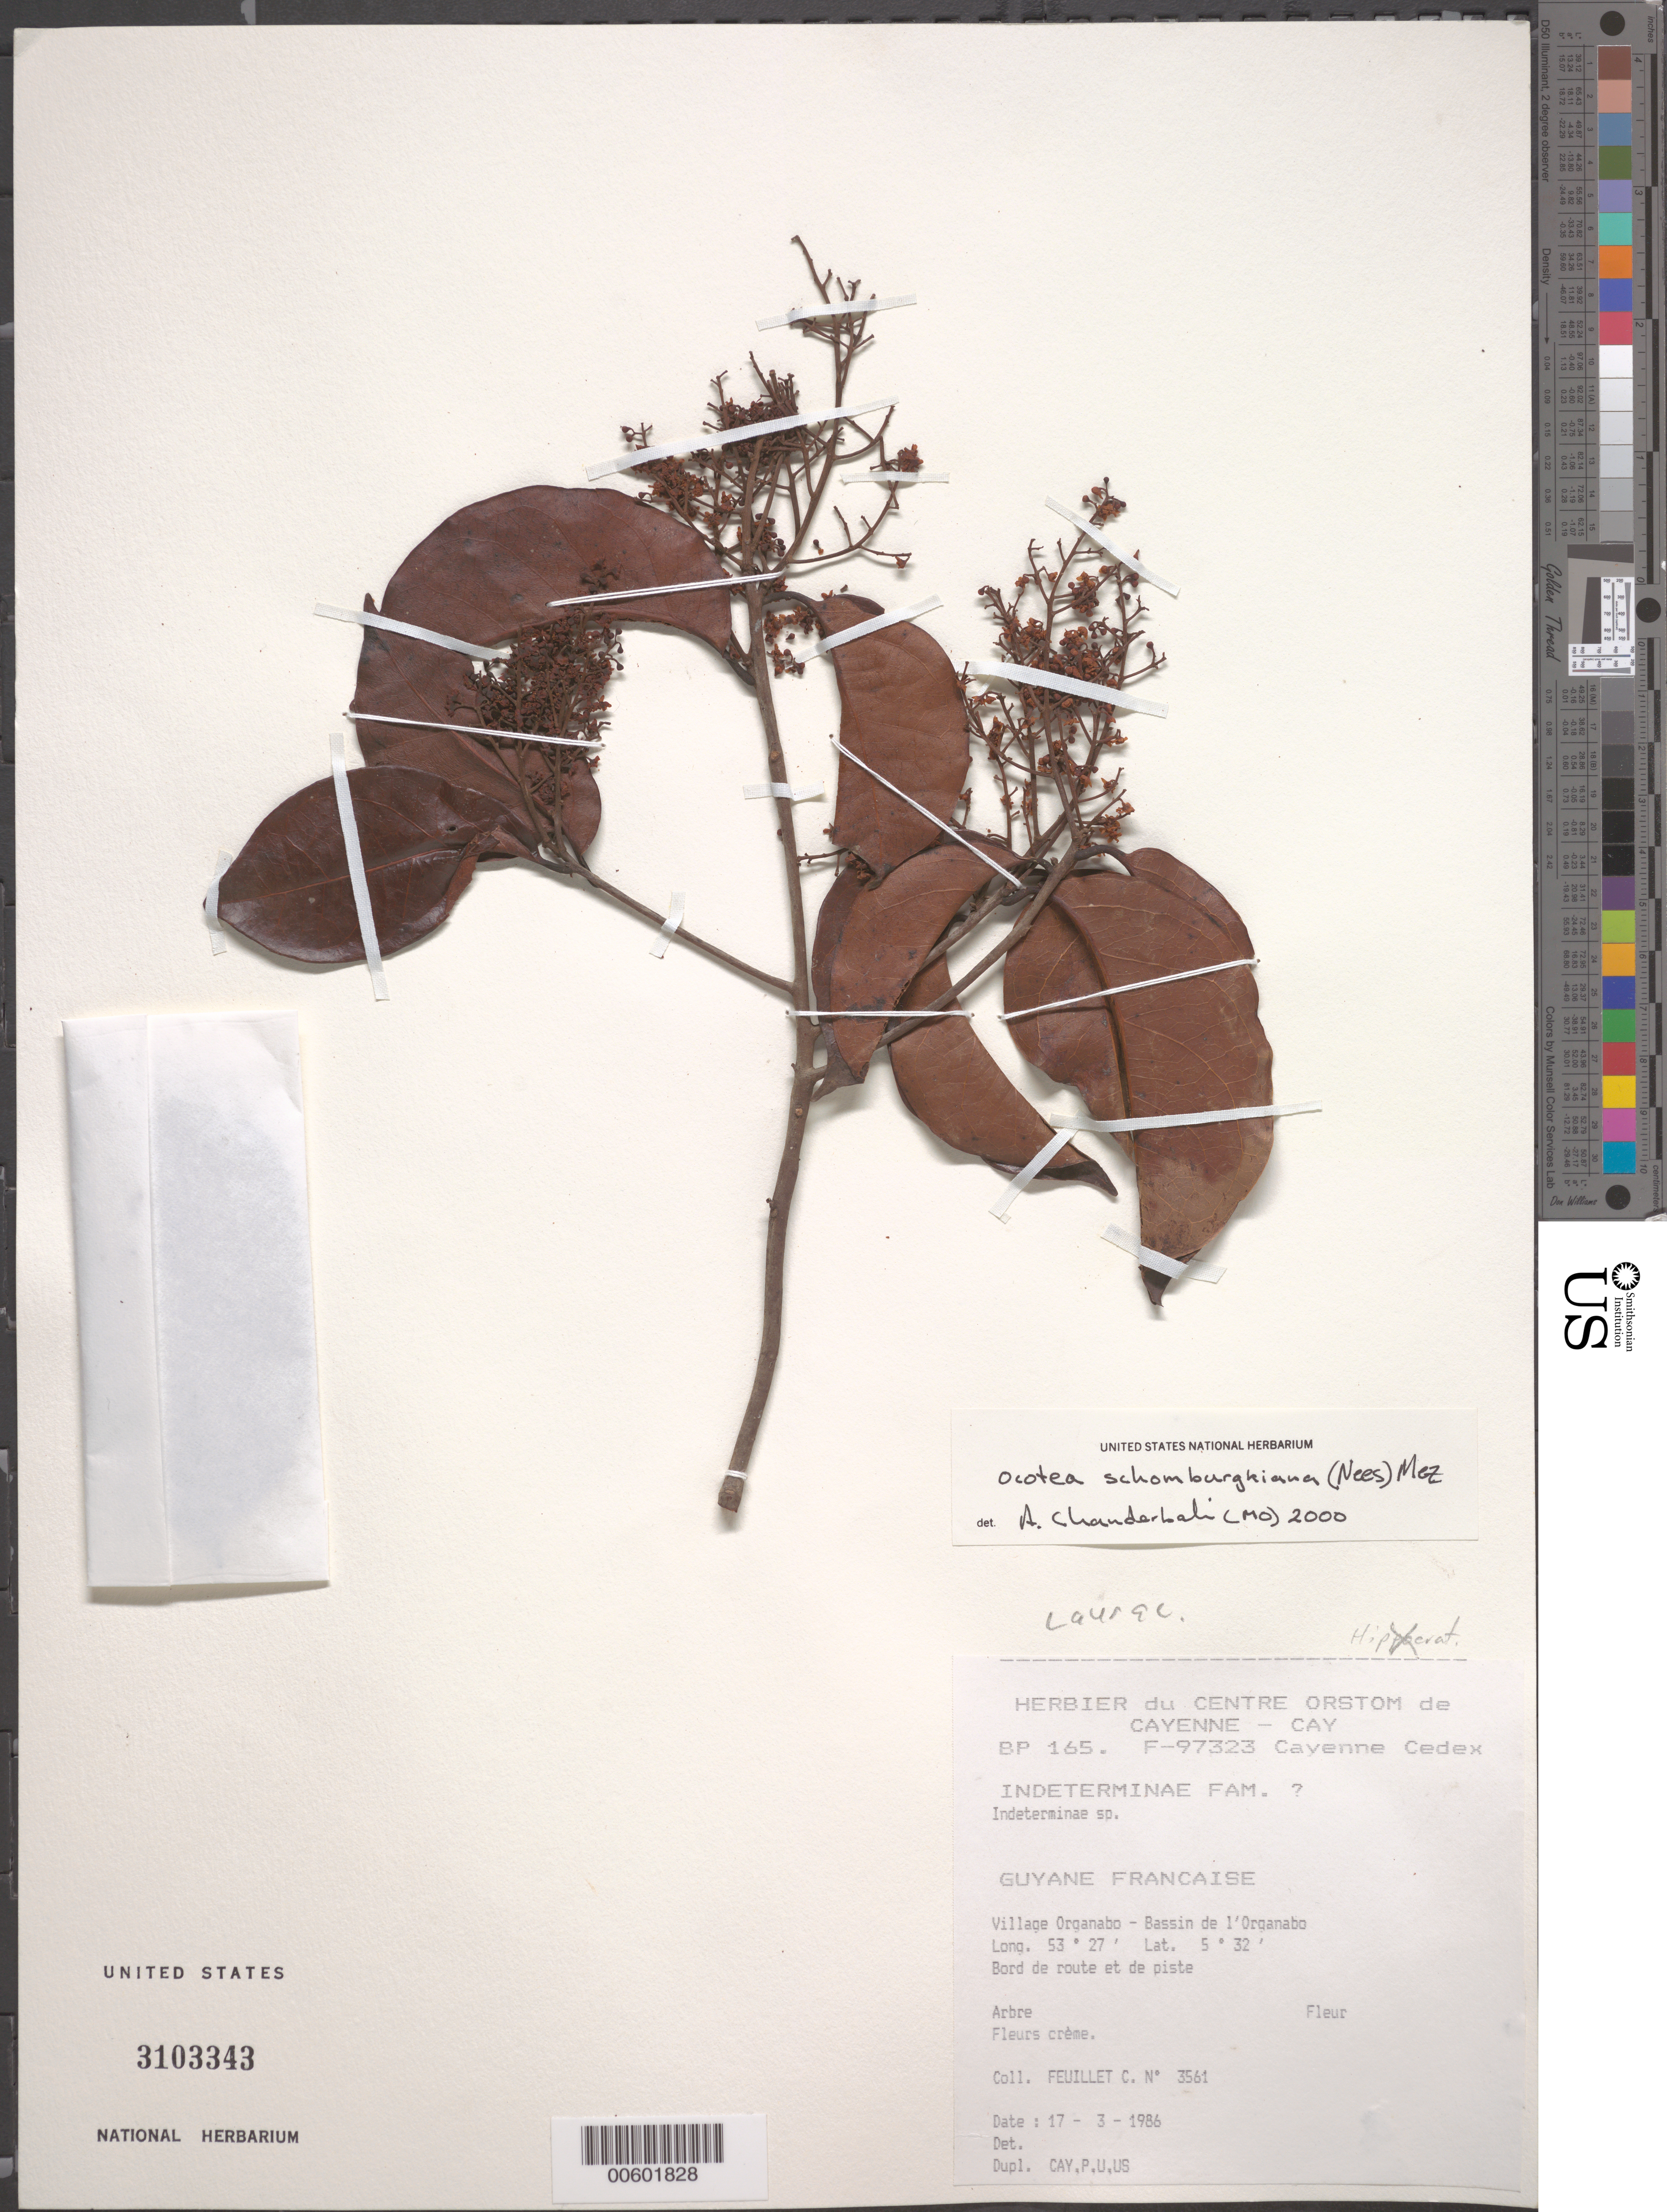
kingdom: Plantae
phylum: Tracheophyta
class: Magnoliopsida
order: Laurales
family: Lauraceae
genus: Ocotea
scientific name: Ocotea schomburgkiana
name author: (Nees) Mez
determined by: Chanderbali, Andre Shashi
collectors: C. Feuillet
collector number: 3561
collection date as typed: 17-Mar-86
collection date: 1986-03-17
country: French Guiana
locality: Organobo Village, Bassin de l'Organabo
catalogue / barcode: US 3103343